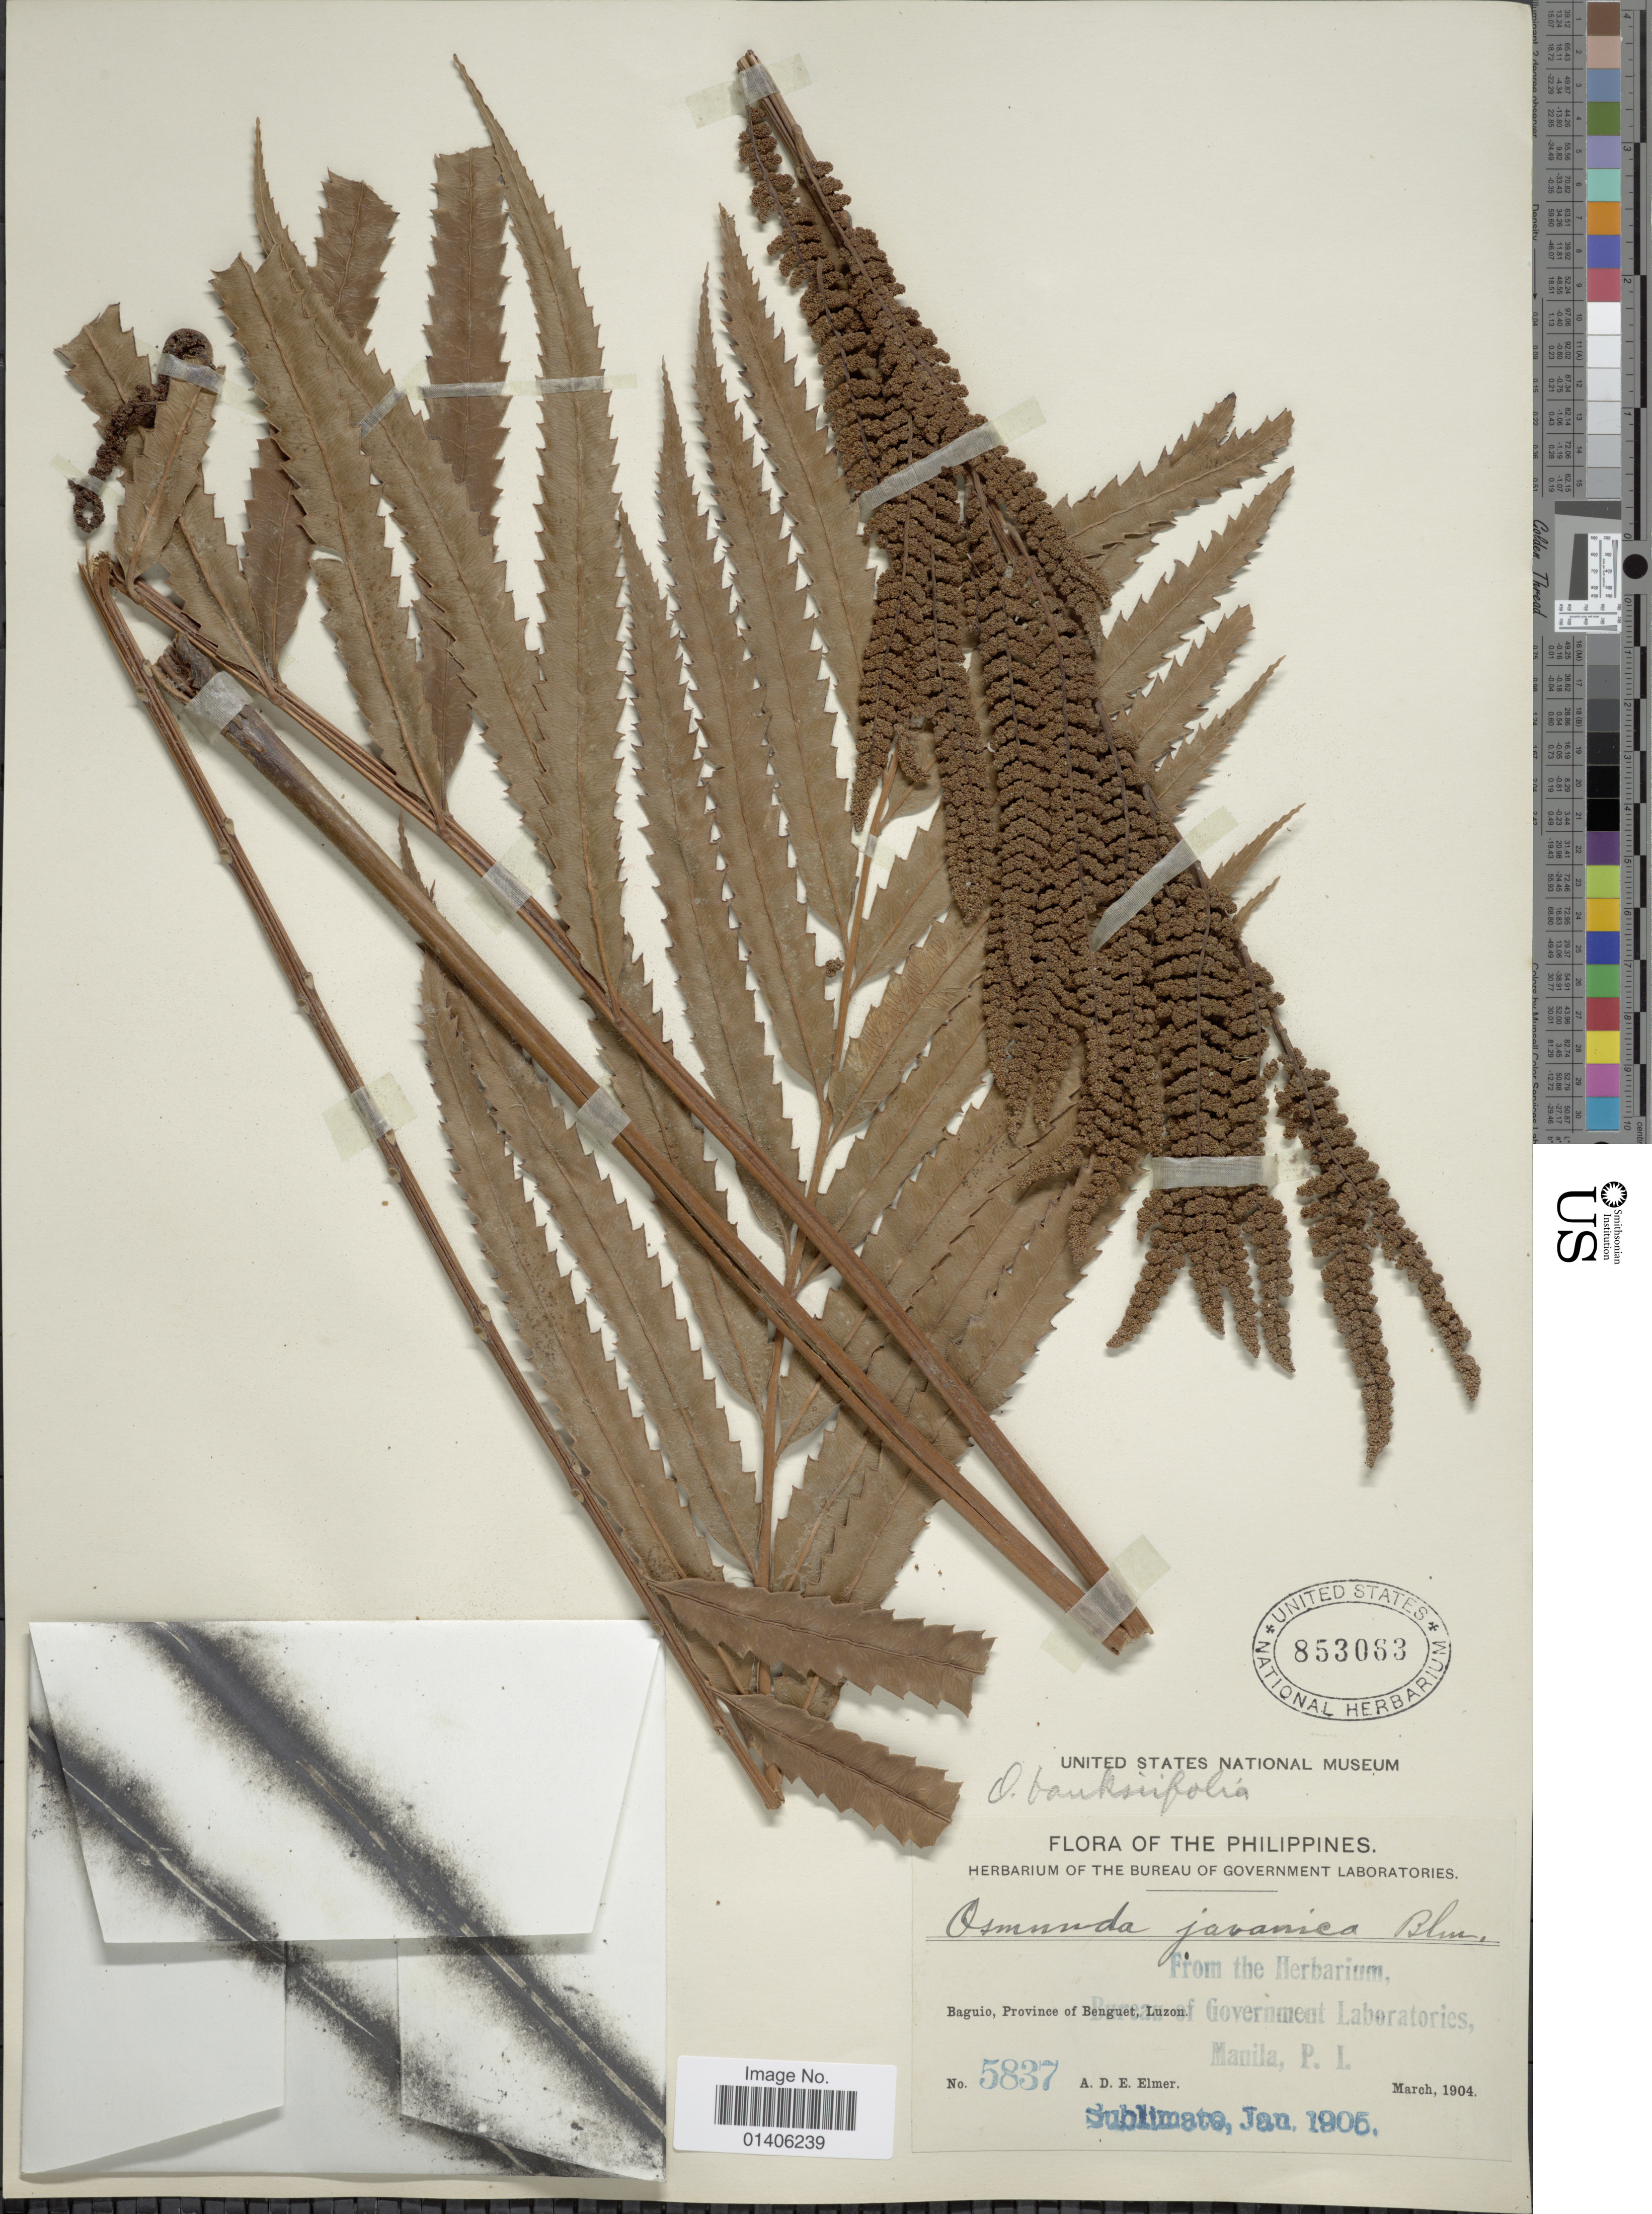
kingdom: Plantae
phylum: Tracheophyta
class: Polypodiopsida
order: Osmundales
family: Osmundaceae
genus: Osmunda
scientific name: Osmunda banksiifolia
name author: (C. Presl) Kuhn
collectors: A. D. E. Elmer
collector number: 5837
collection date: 1904-03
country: Philippines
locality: Baguio, province of Bunguet, Luzon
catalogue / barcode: US 853063